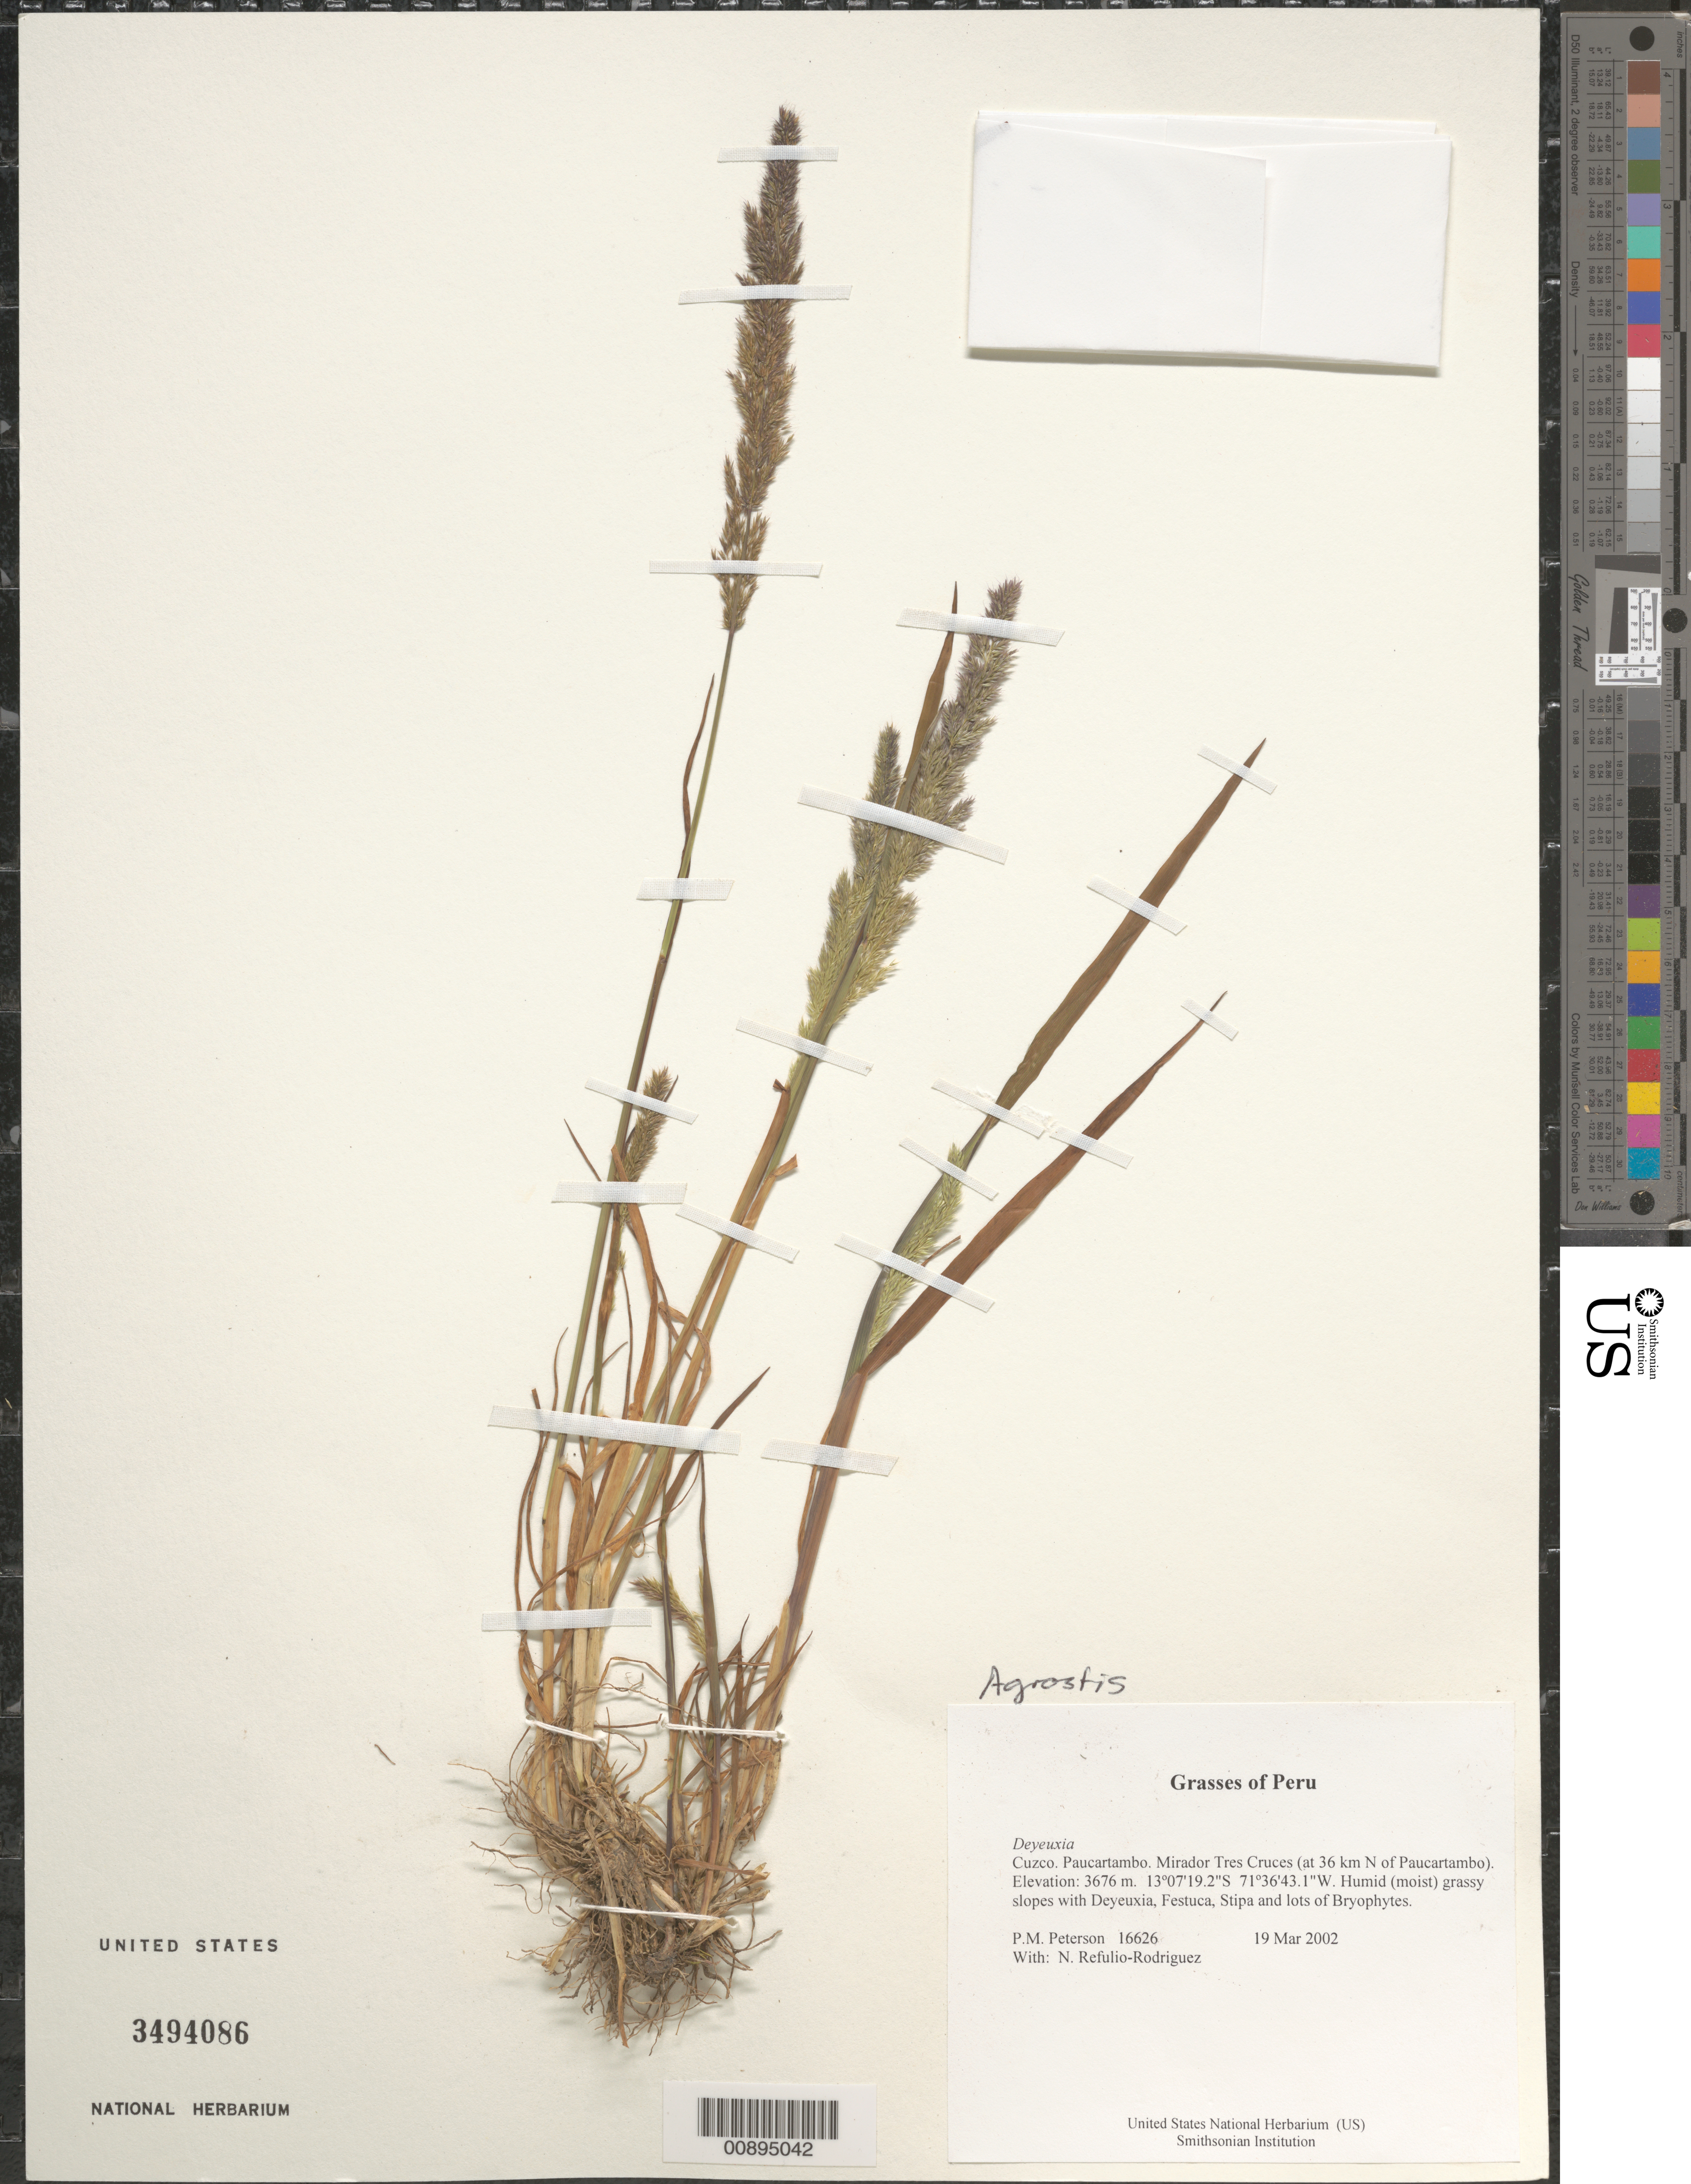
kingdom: Plantae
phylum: Tracheophyta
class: Liliopsida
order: Poales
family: Poaceae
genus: Agrostis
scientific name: Agrostis sp.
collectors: P. M. Peterson & N. Refulio-Rodríguez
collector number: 16626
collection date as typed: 19 Mar 2002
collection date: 2002-03-19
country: Peru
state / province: Cusco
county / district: Paucartambo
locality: Mirador Tres Cruces (at 36 km N of Paucartambo).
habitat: Humid (moist) grassy slopes with ~Deyeuxia, Festuca, Stipa~ and lots of Bryophytes.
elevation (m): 3676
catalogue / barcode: US 3494086